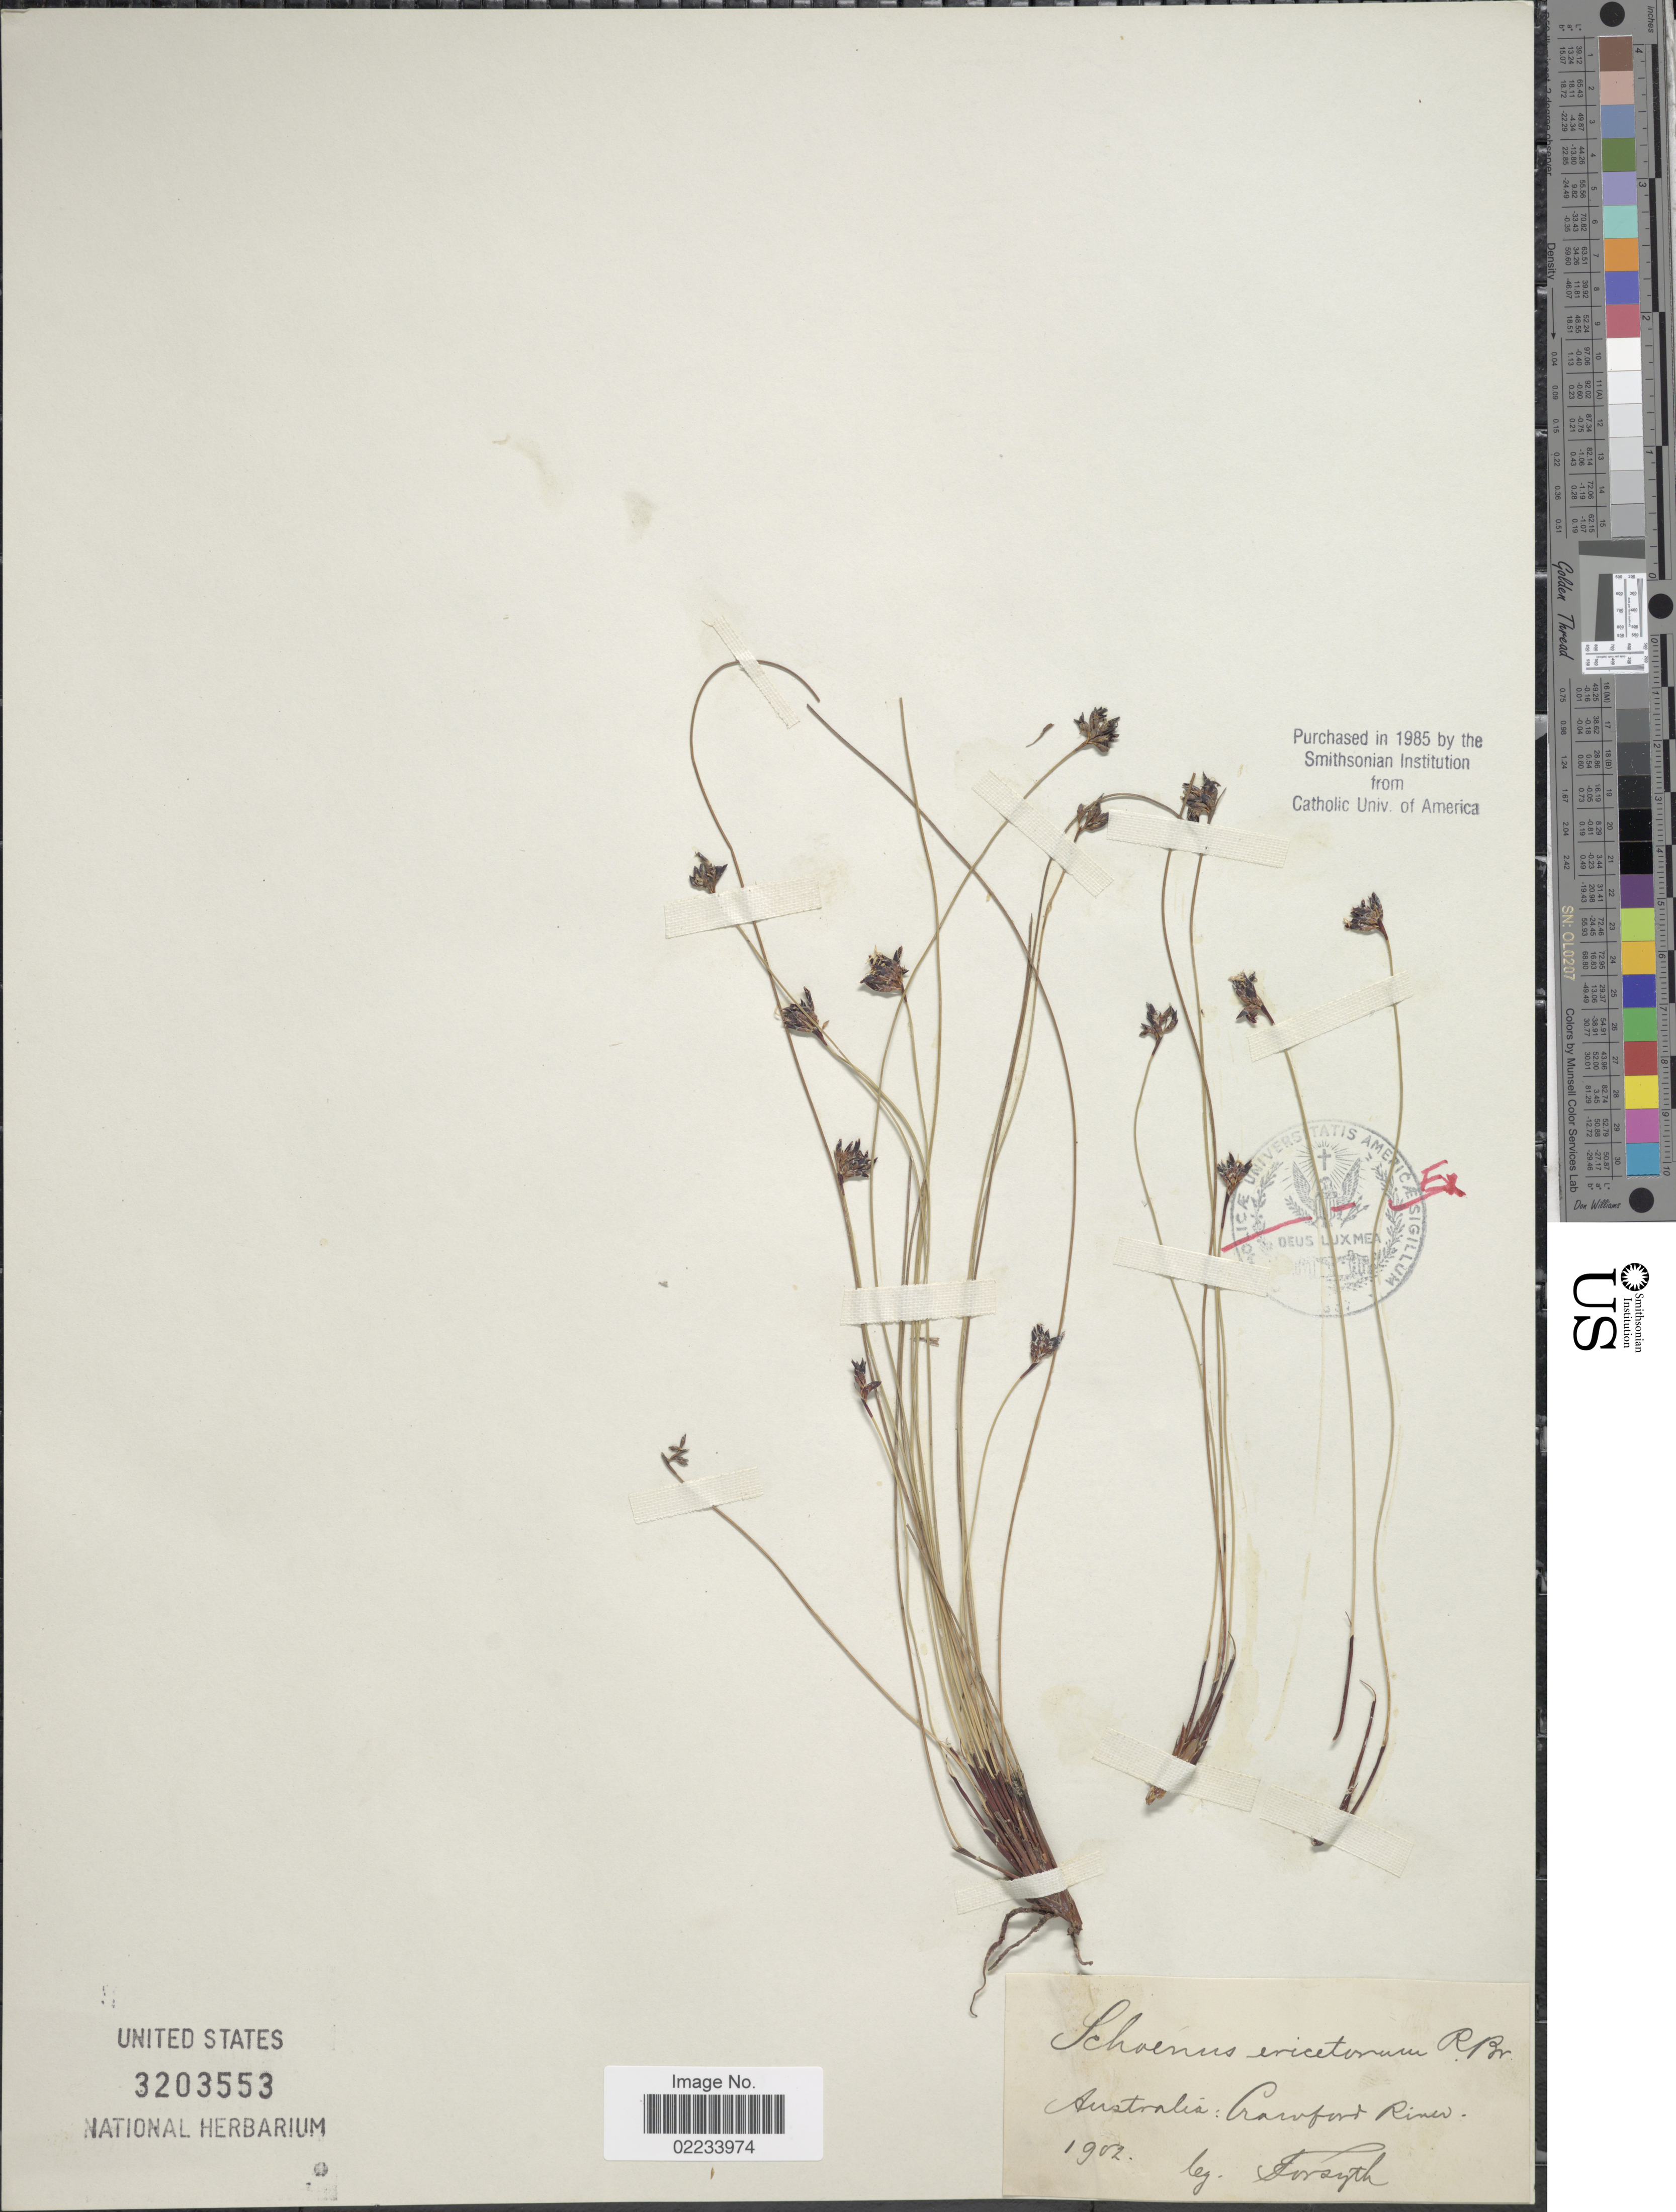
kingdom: Plantae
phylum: Tracheophyta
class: Liliopsida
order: Poales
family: Cyperaceae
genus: Schoenus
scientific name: Schoenus ericetorum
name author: R. Br.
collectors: -- Forsyth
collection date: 1902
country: Australia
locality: Crawford River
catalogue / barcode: US 3203553